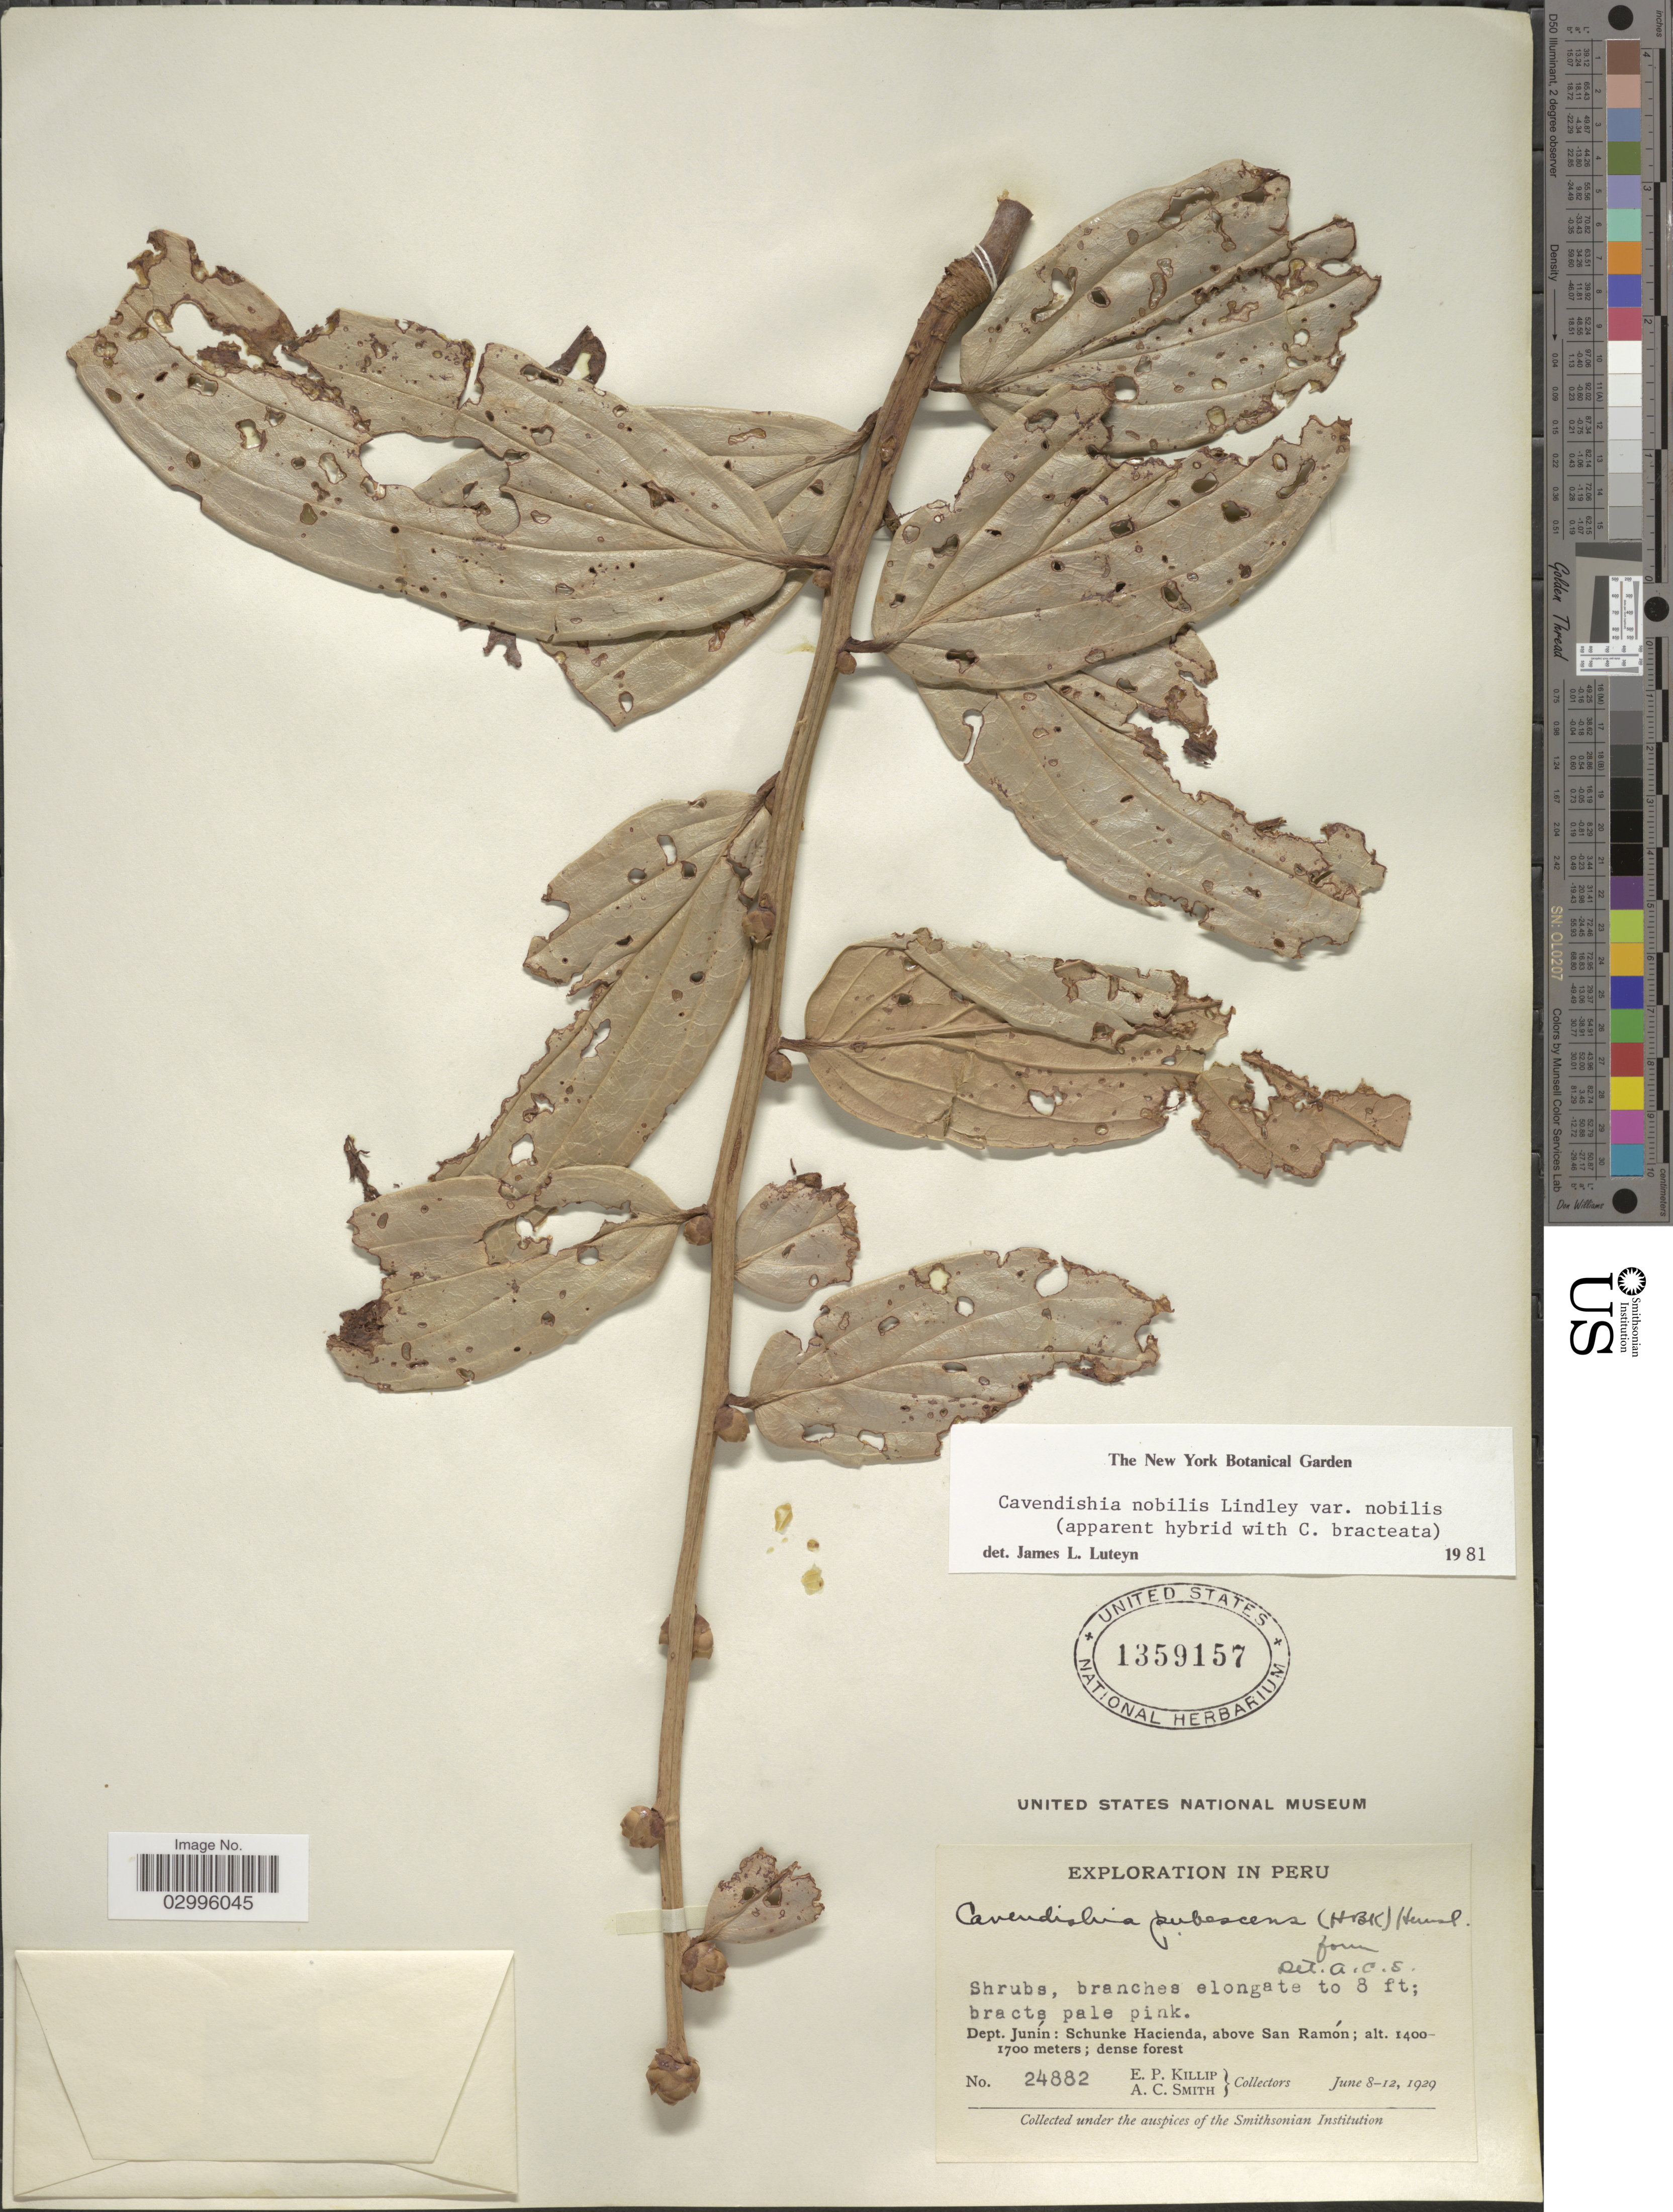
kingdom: Plantae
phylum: Tracheophyta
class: Magnoliopsida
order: Ericales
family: Ericaceae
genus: Cavendishia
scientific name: Cavendishia nobilis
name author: (Benth.) Lindl.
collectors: E. P. Killip & A. C. Smith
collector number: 24882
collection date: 1929-06-08/1929-06-12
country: Peru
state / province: Junín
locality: Dept. Junín: Schunke Hacienda, above San Ramón.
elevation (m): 1400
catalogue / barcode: US 1359157